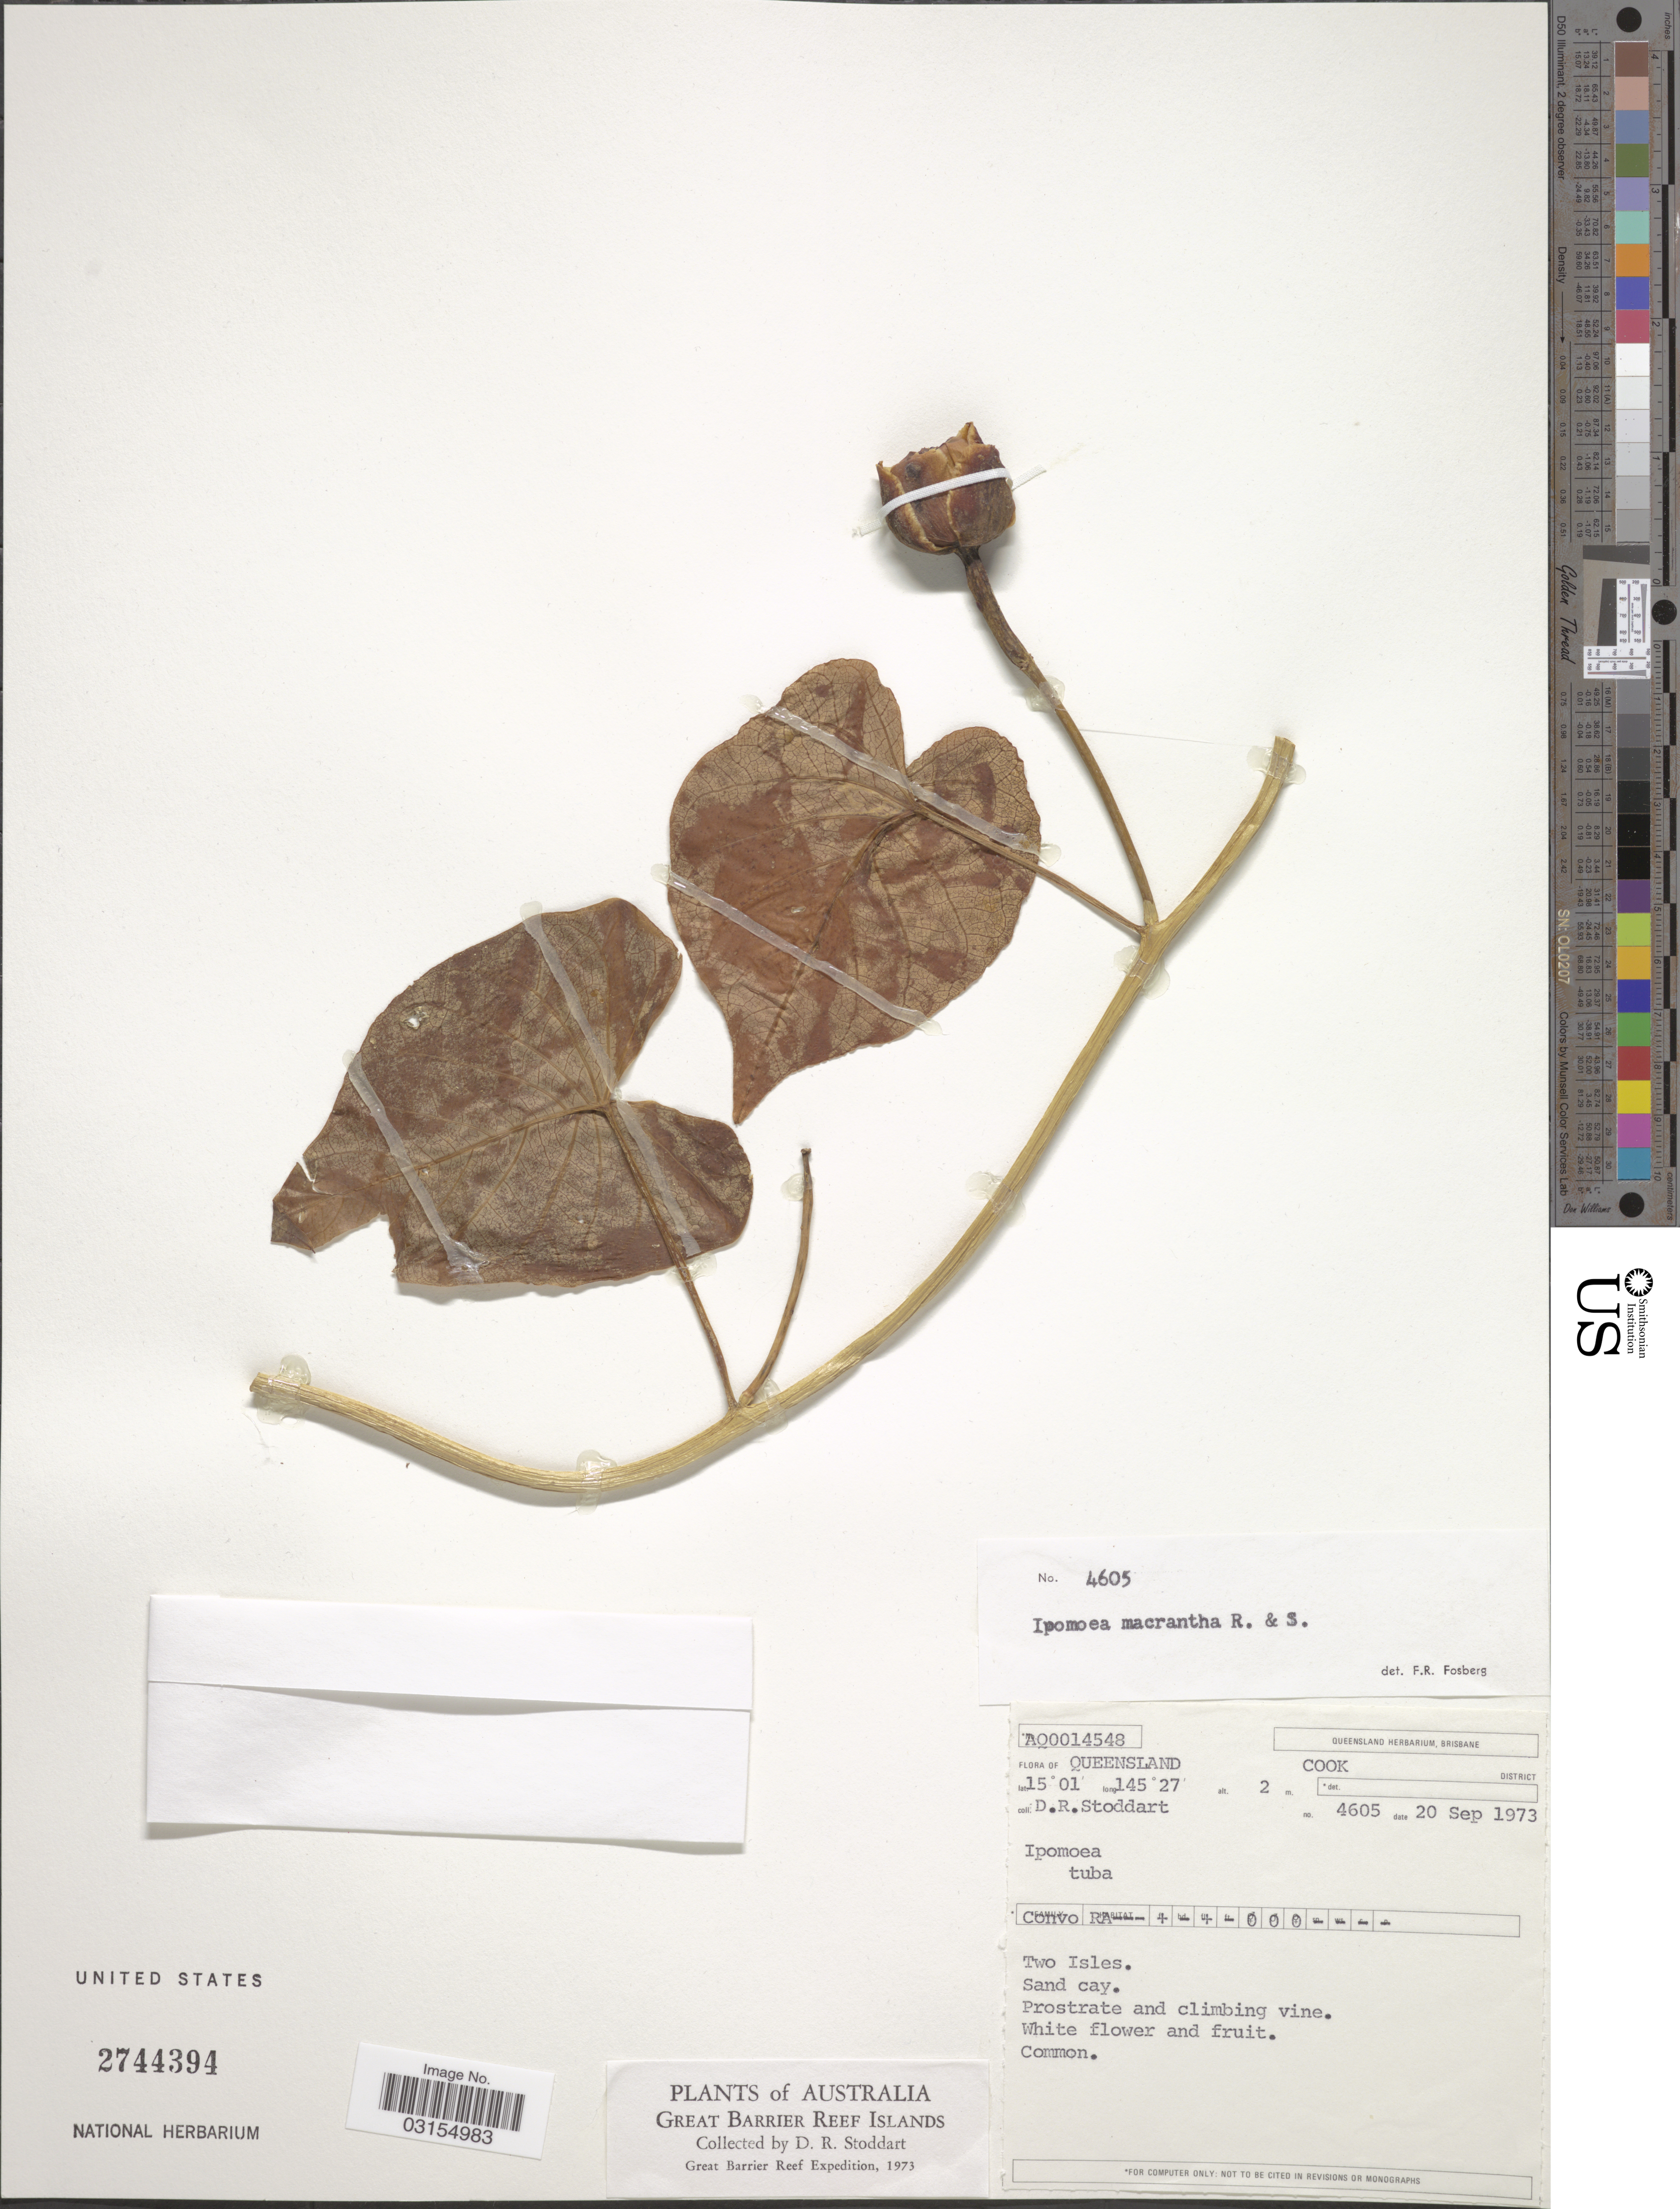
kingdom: Plantae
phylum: Tracheophyta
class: Magnoliopsida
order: Solanales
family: Convolvulaceae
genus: Ipomoea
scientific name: Ipomoea violacea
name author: L.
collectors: D. R. Stoddart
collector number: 4605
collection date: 1973-09-20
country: Australia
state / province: Queensland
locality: Great Barrier Reef Islands. Cook District, Two Isles.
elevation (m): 2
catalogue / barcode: US 2744394